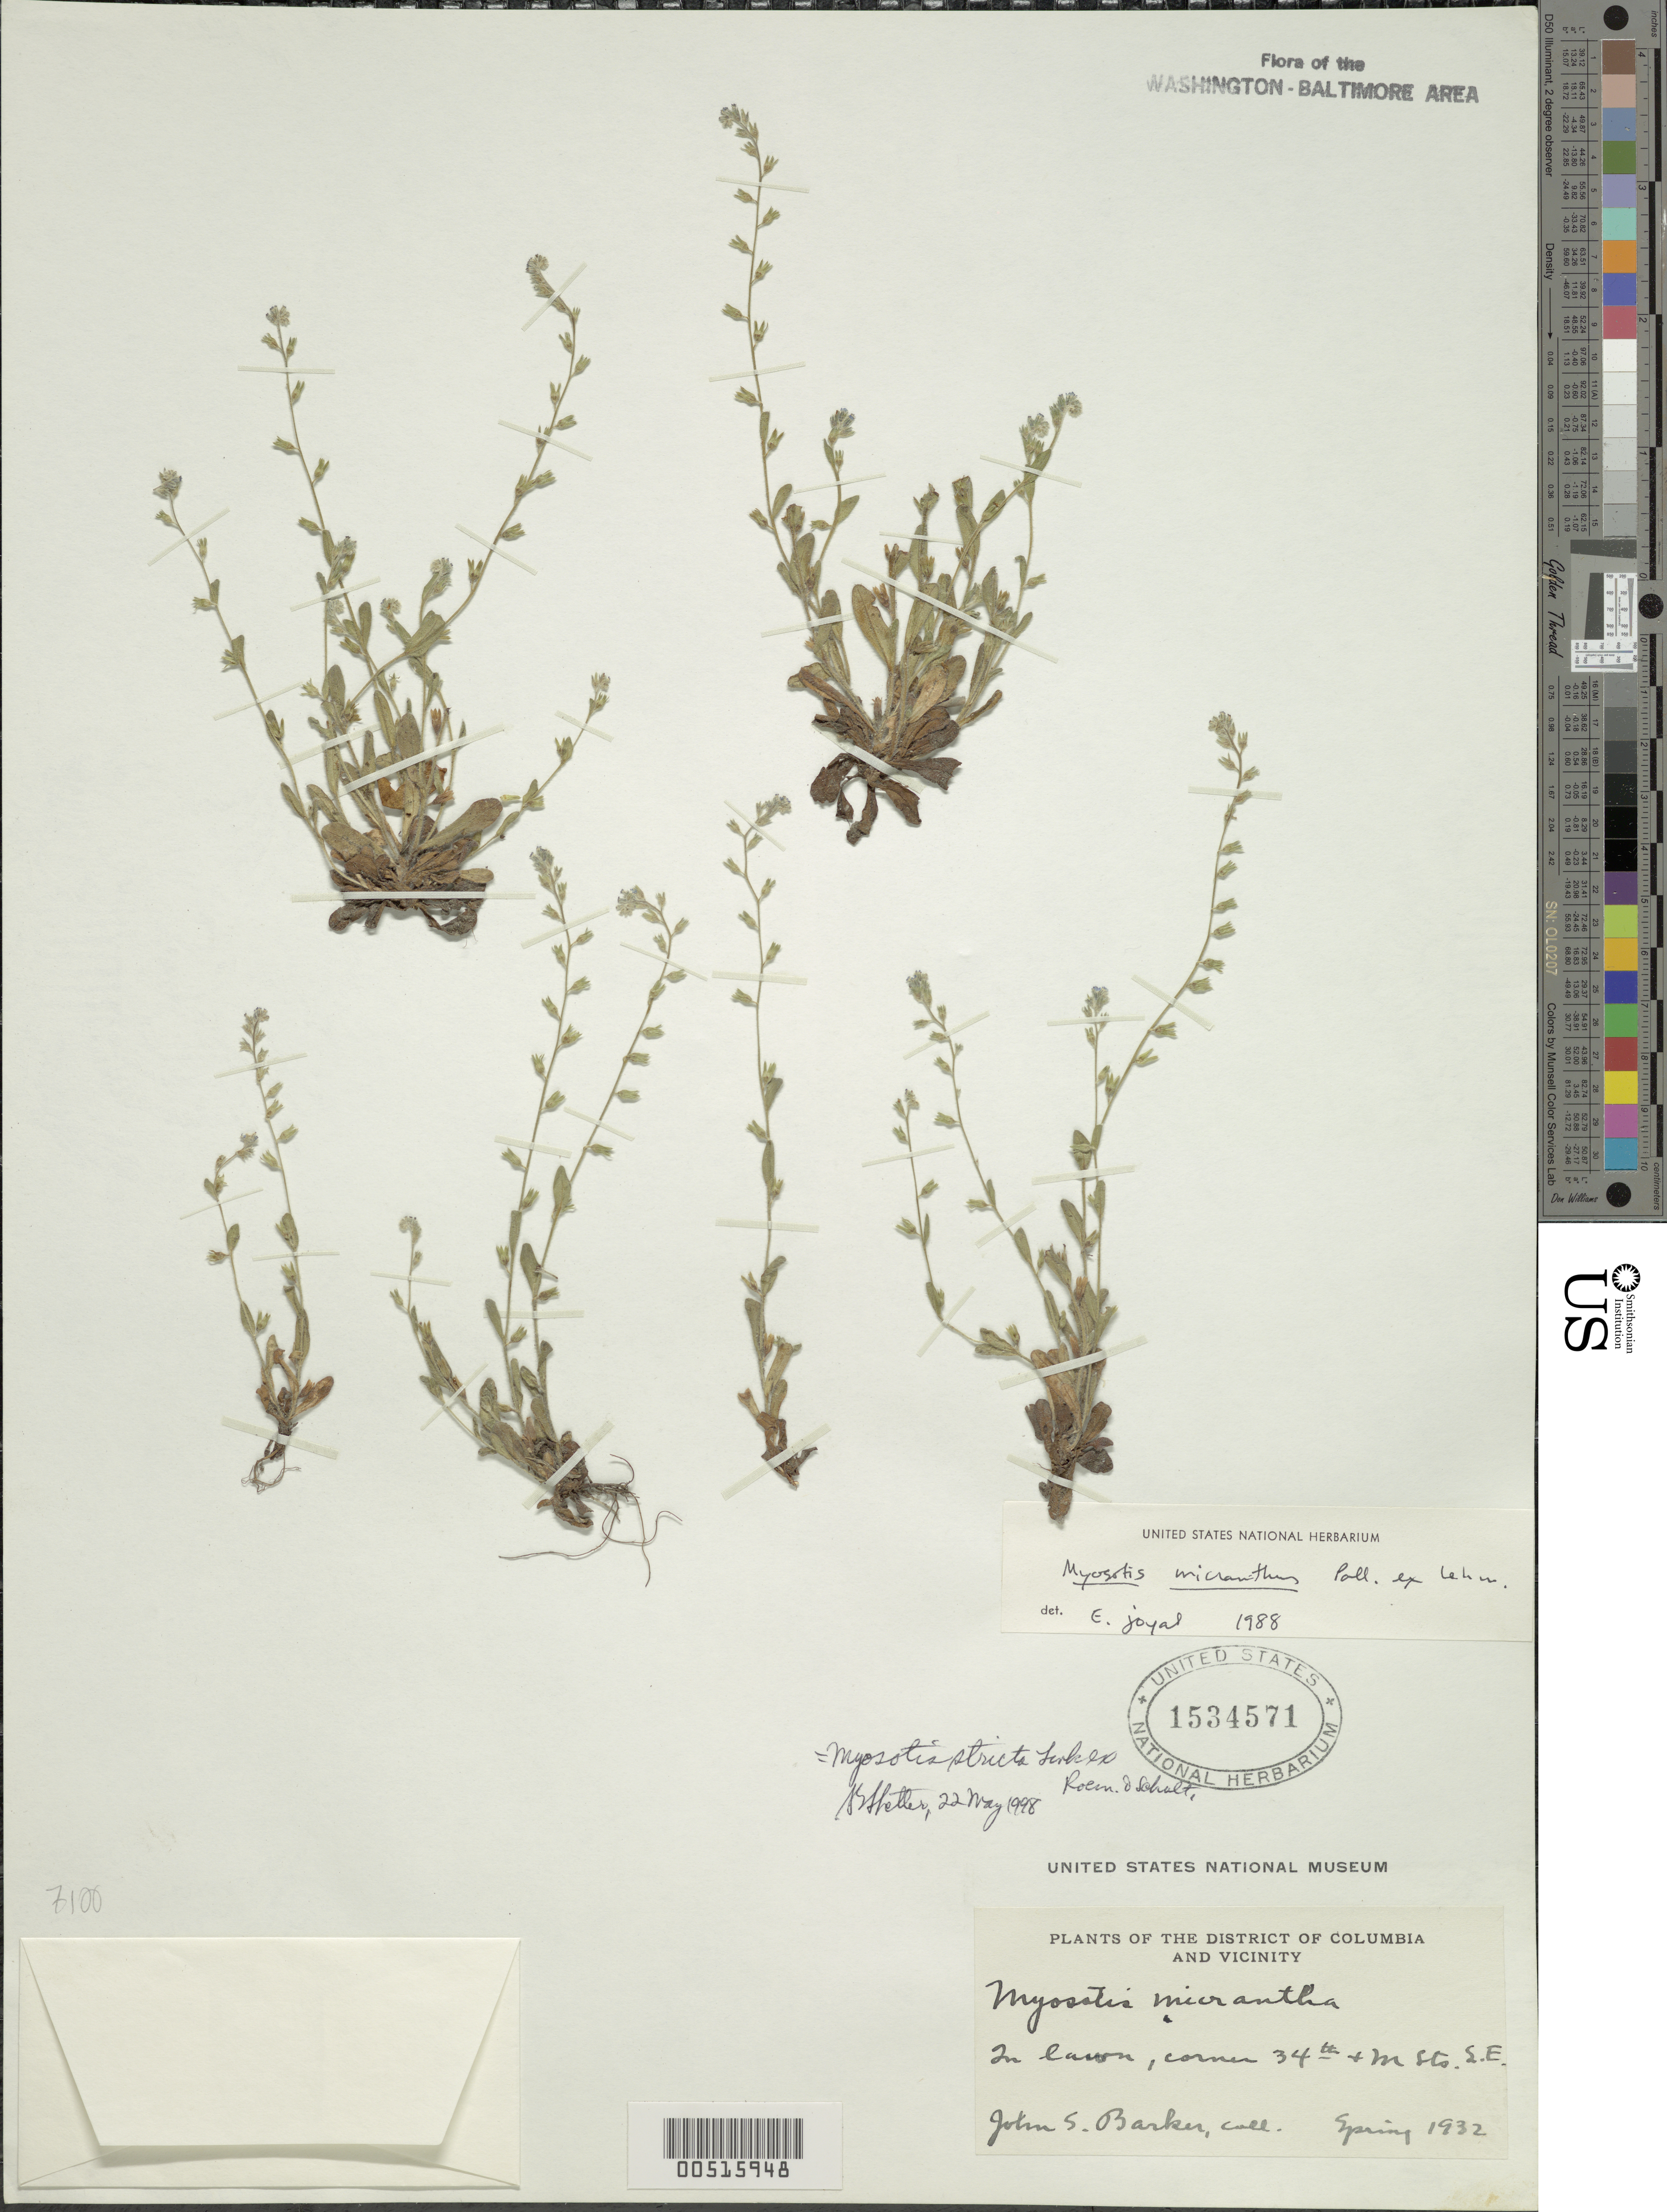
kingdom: Plantae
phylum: Tracheophyta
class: Magnoliopsida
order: Boraginales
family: Boraginaceae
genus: Myosotis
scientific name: Myosotis stricta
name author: Link ex Roem. & Schult.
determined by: Joyal, E.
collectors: J. S. Barker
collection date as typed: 1932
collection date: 1932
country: United States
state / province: District of Columbia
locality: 34th St. and M Sts. NE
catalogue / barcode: US 1534571